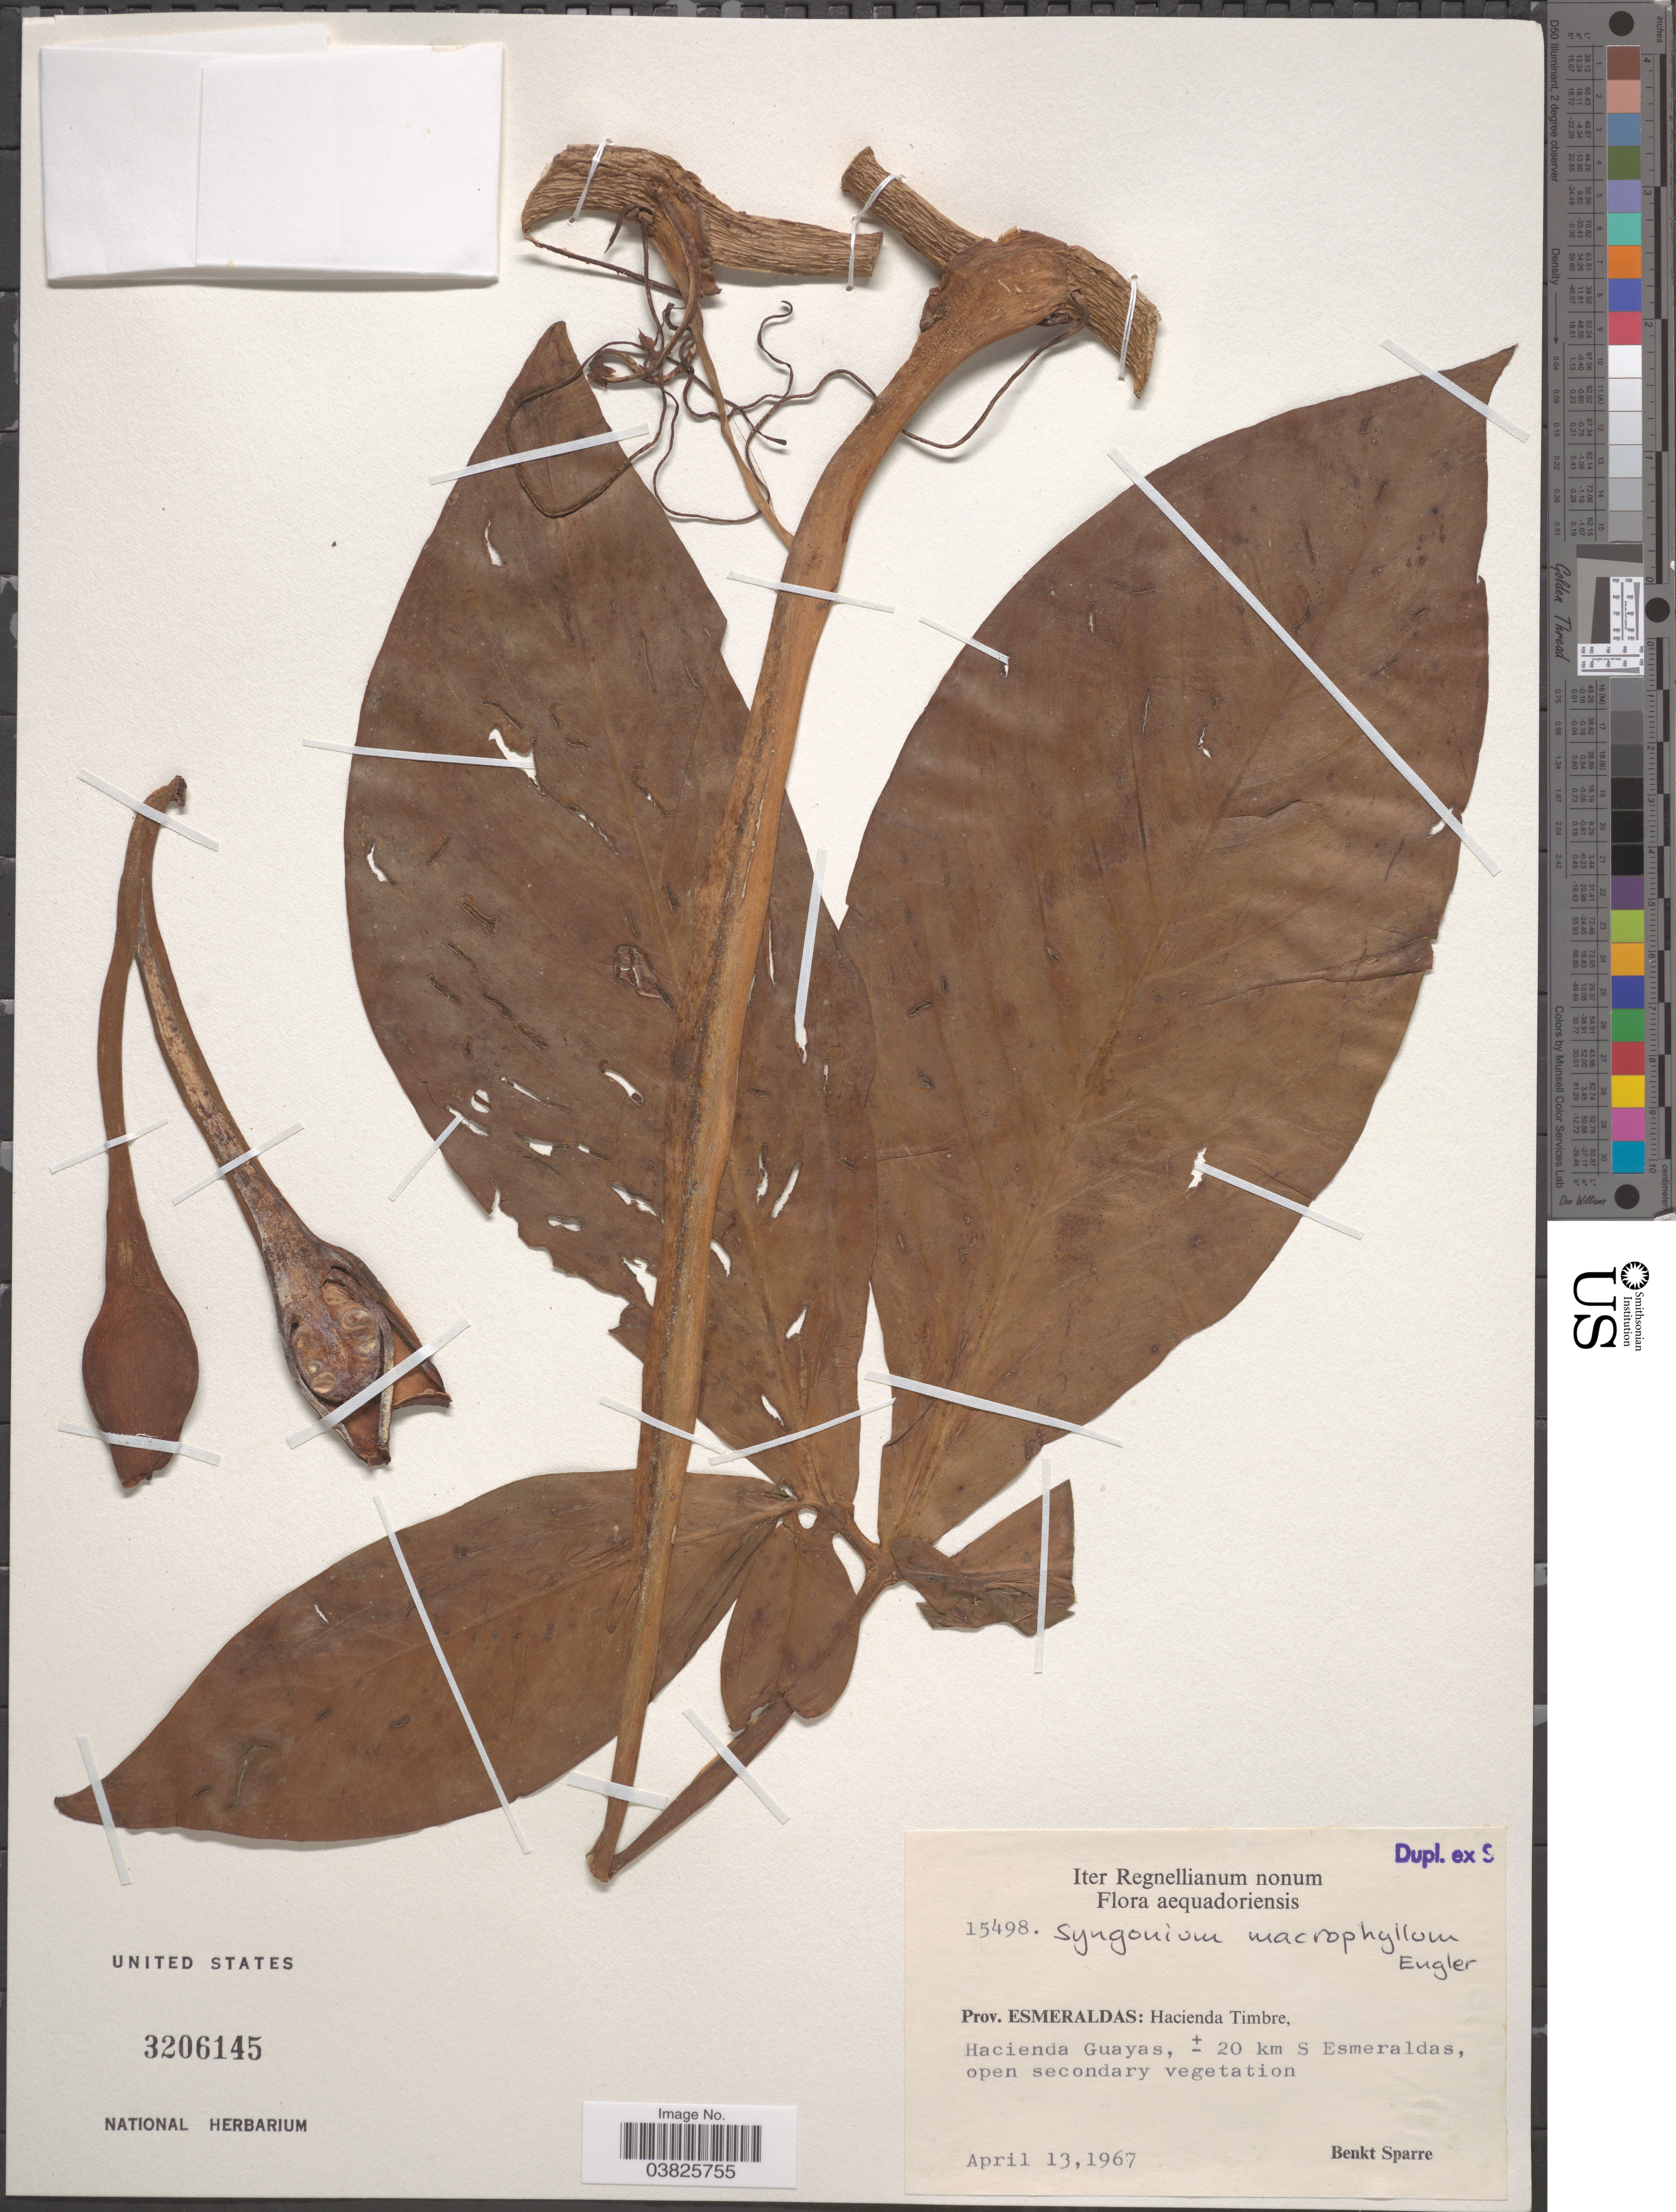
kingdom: Plantae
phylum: Tracheophyta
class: Liliopsida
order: Alismatales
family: Araceae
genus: Syngonium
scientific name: Syngonium macrophyllum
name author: Engl.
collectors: B. Sparre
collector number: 15498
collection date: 1967-04-13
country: Ecuador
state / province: Esmeraldas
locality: Hacienda Timbre, Hacienda Guayas, ± 20 km S Esmeraldas, open secondary vegetation.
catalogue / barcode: US 3206145